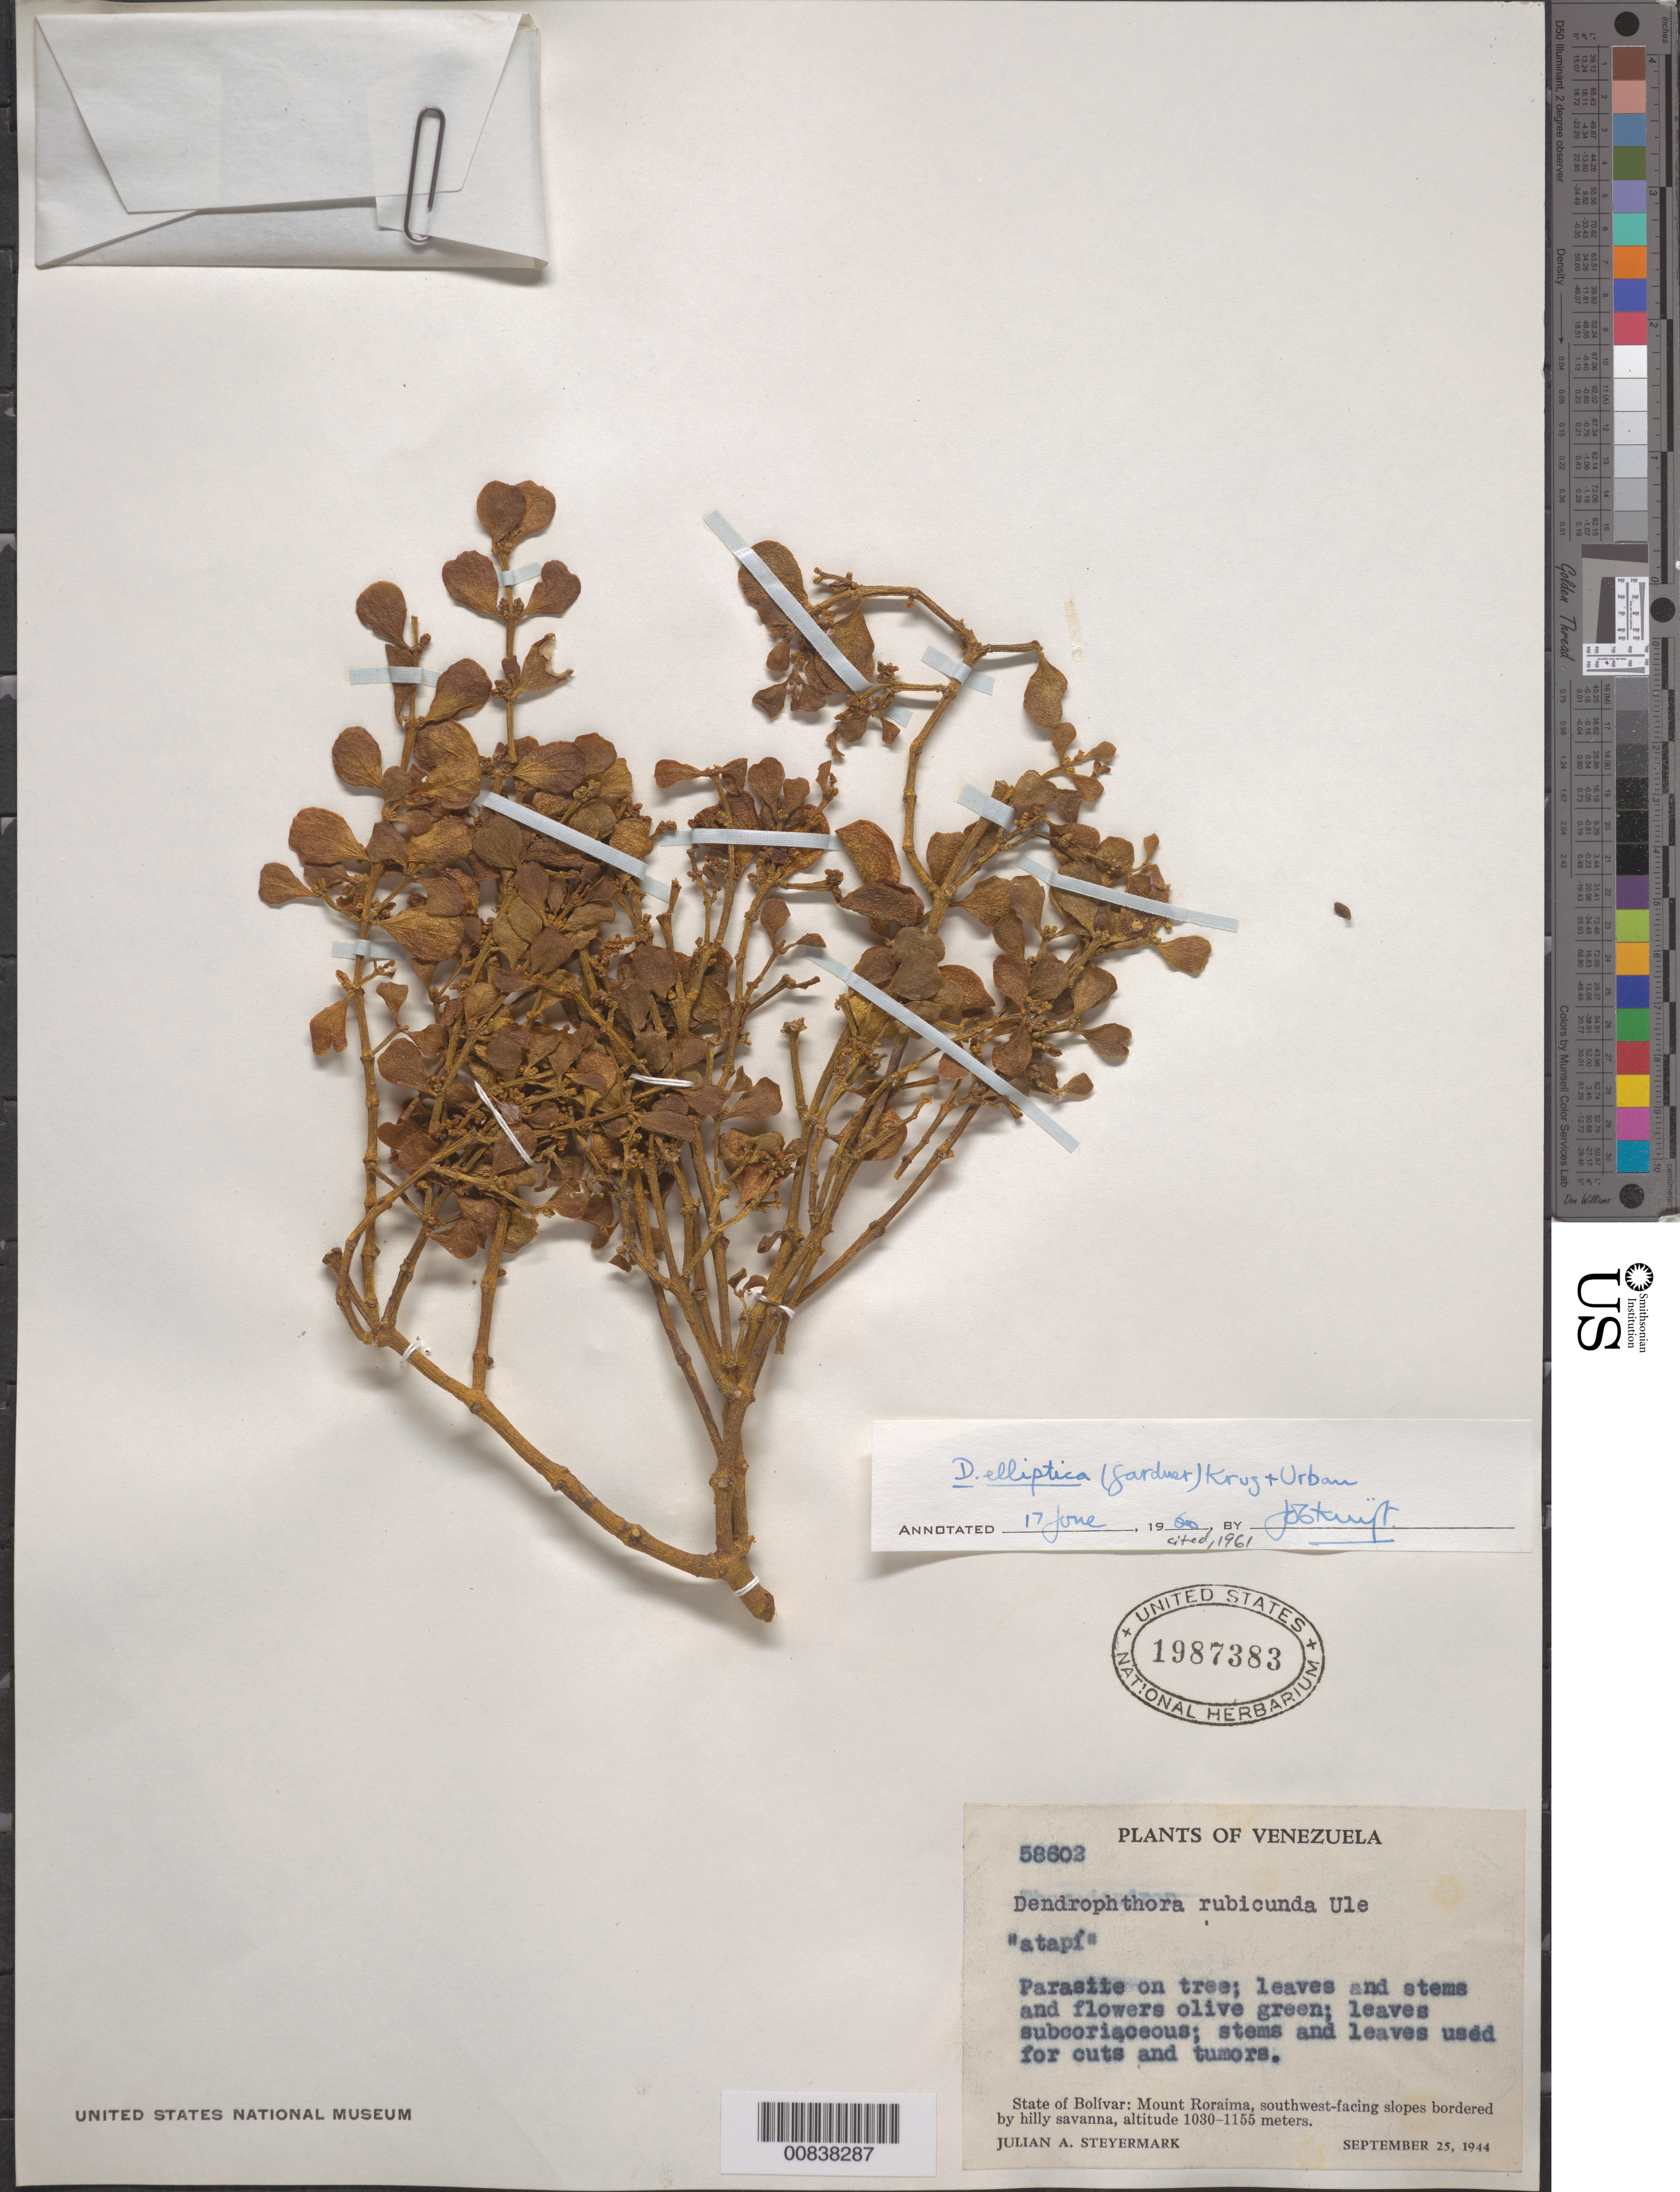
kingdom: Plantae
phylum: Tracheophyta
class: Magnoliopsida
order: Santalales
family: Viscaceae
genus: Dendrophthora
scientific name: Dendrophthora elliptica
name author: (Gardner) Krug & Urb.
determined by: Kuijt, Job, (CANADA)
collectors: J. Steyermark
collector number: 58602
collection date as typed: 25-Sep-44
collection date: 1944-09-25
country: Venezuela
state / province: Bolívar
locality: Gran Sabana, Mt. Roraima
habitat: SW-facing slopes bordered by hilly savanna; on tree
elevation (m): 1030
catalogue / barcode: US 1987383